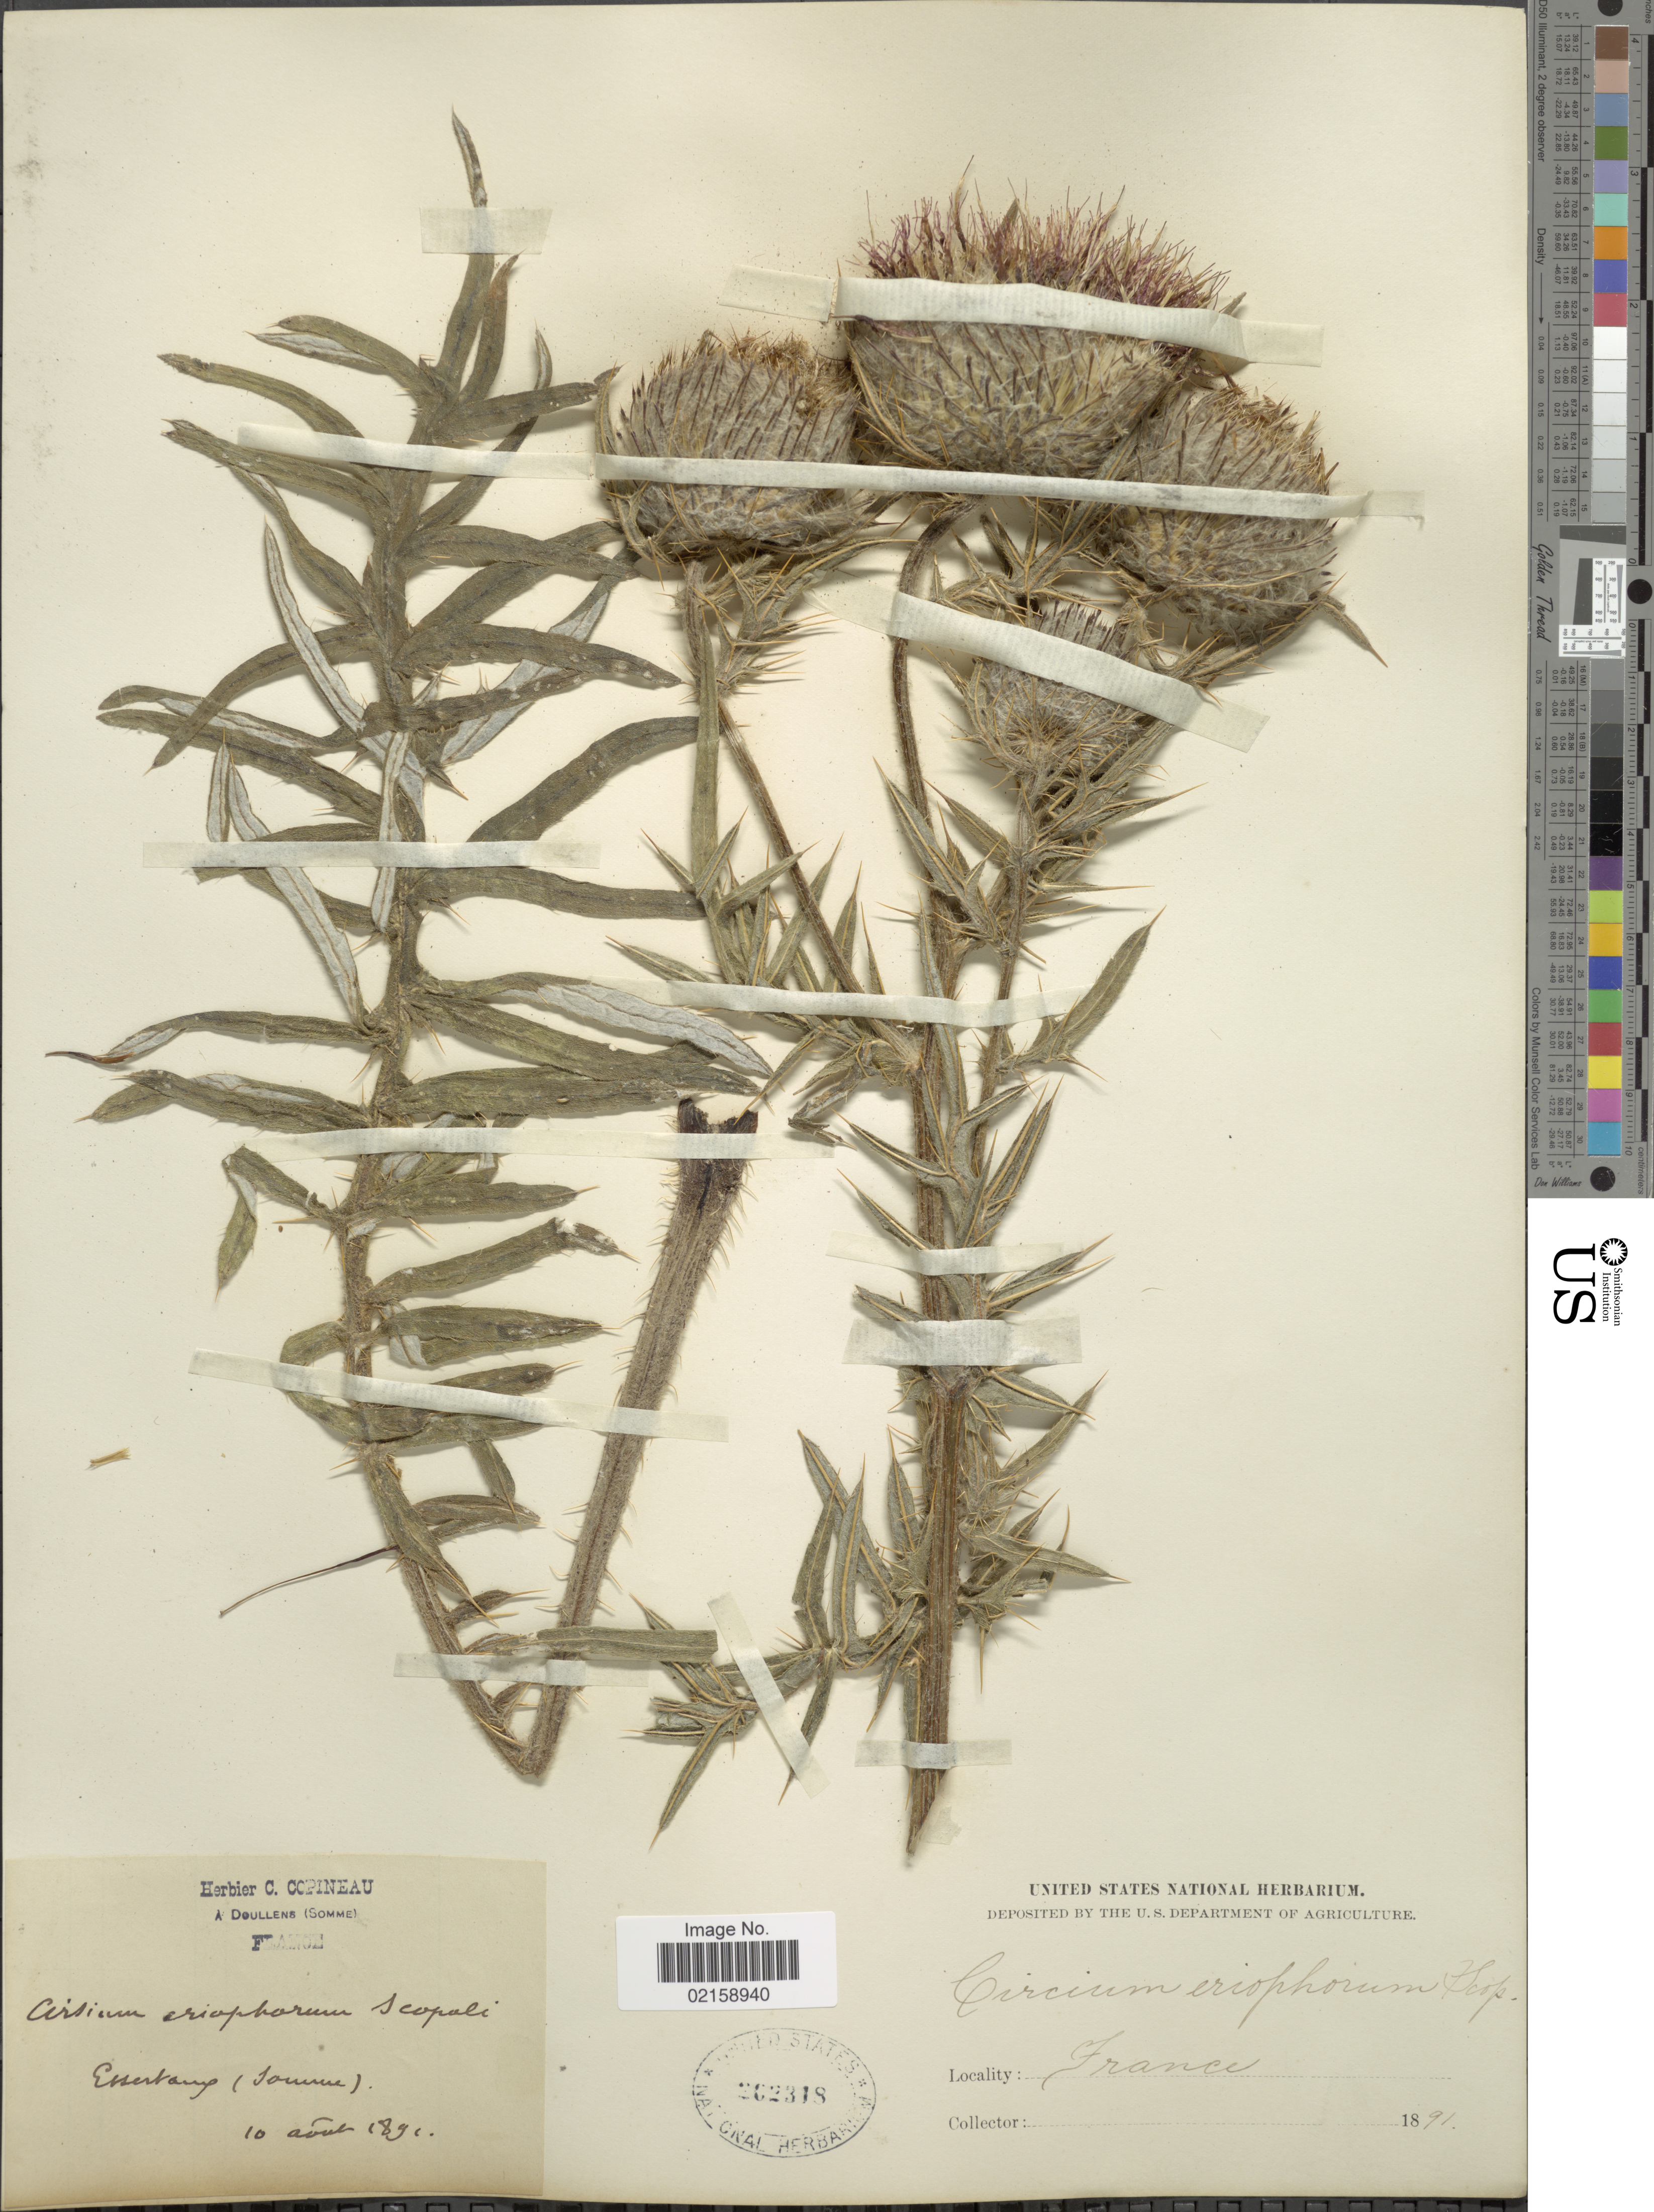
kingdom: Plantae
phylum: Tracheophyta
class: Magnoliopsida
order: Asterales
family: Asteraceae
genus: Cirsium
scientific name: Cirsium eriophorum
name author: (L.) Scop.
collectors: ex herb. C. Copineau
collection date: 1891-08-10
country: France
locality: Essertaug (Somme)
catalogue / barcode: US 262318